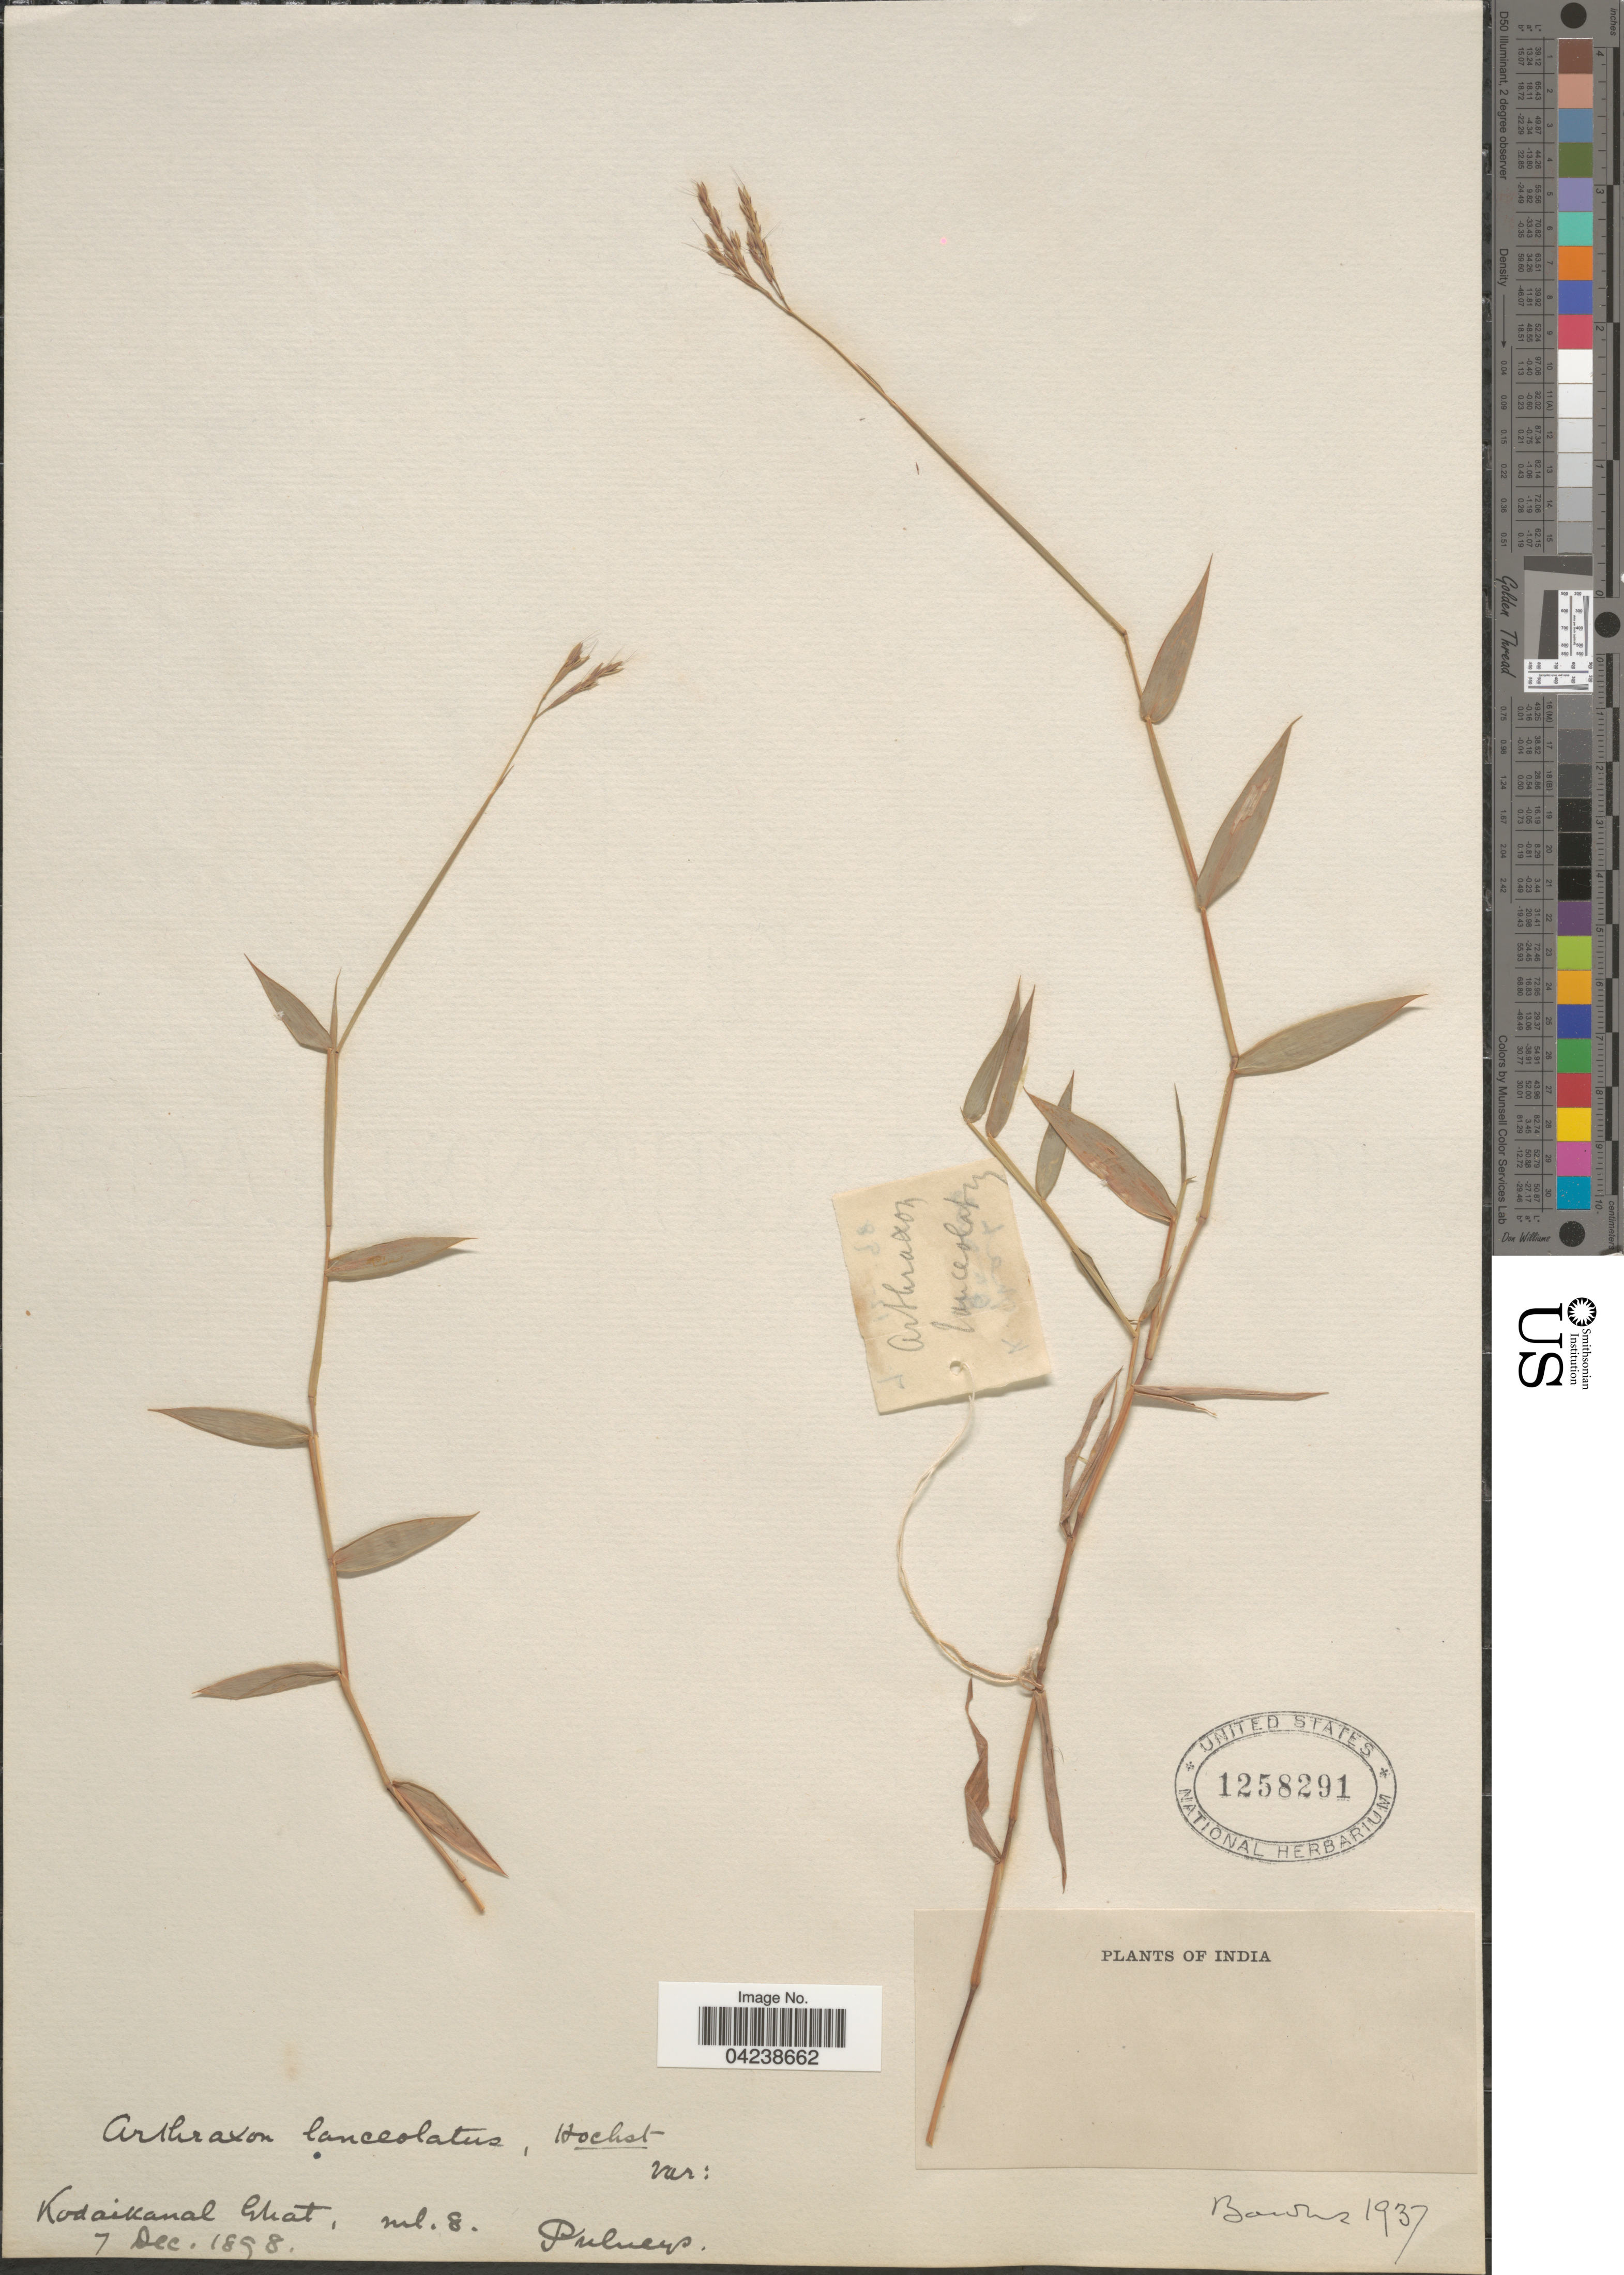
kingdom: Plantae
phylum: Tracheophyta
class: Liliopsida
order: Poales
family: Poaceae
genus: Arthraxon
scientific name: Arthraxon sp.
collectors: -- Bourne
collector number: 1937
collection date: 1898-12-07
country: India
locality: Kodaikanal Ghat, ml. 8. Pulneys.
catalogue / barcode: US 1258291